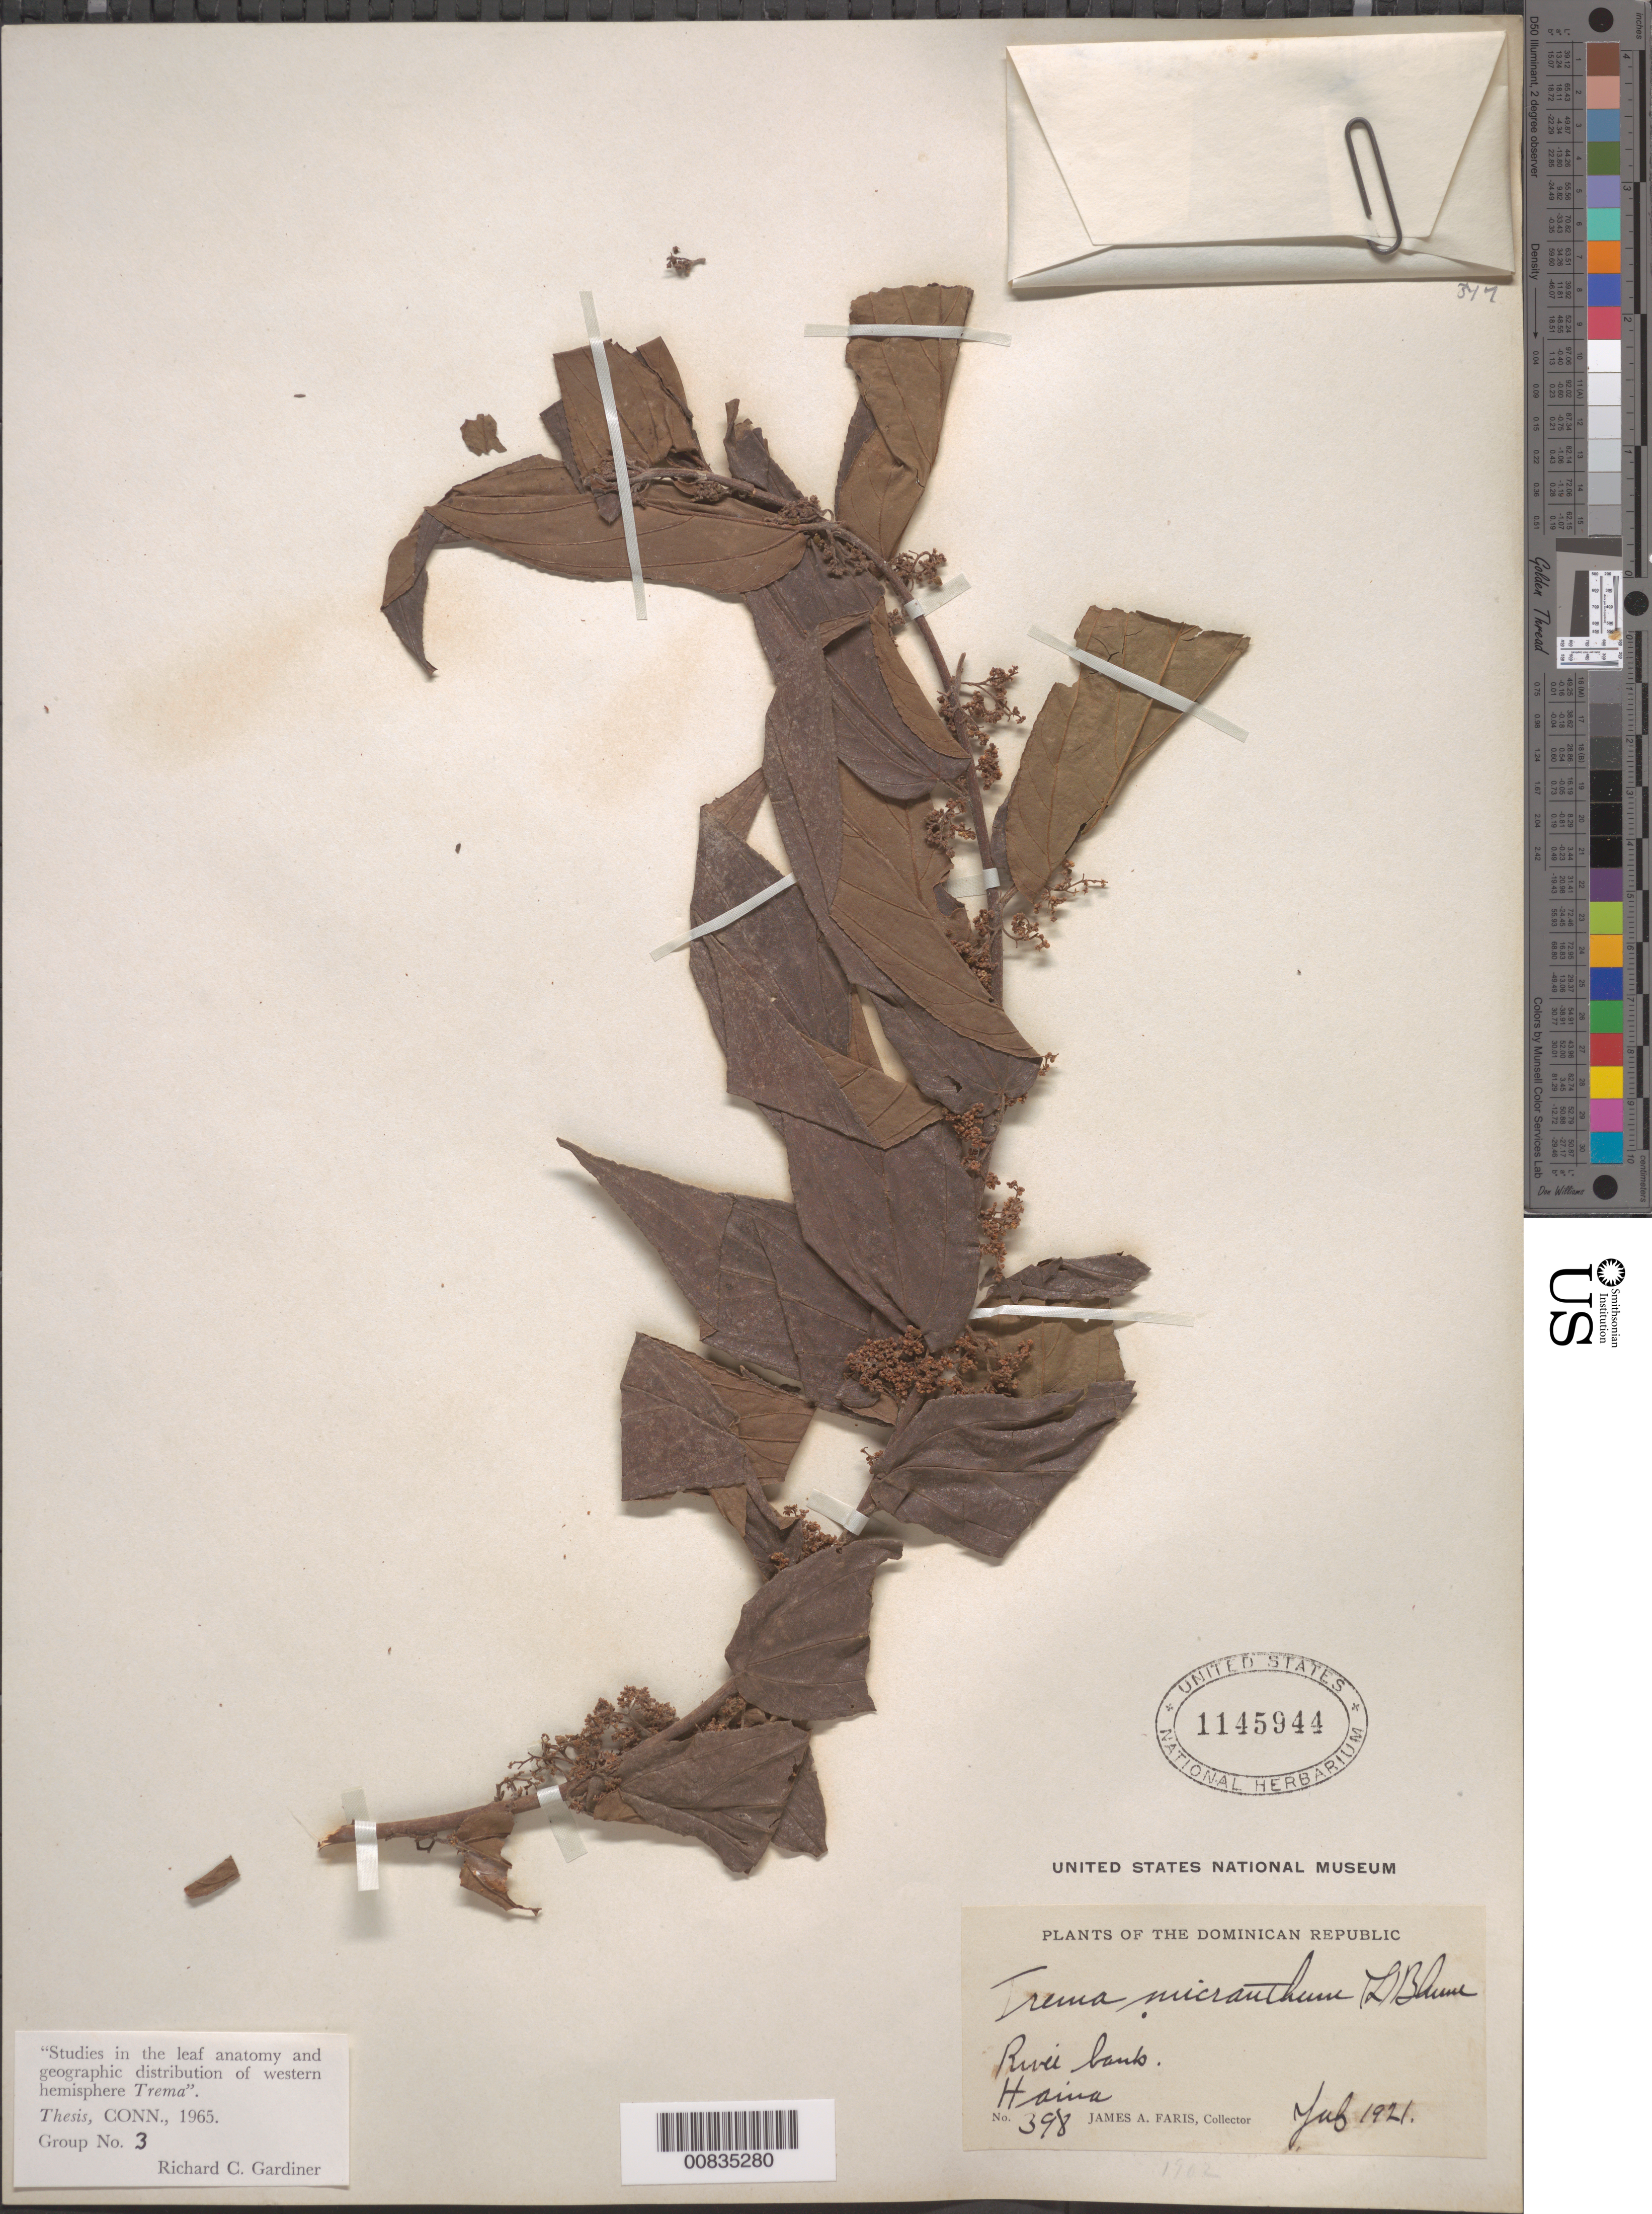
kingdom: Plantae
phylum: Tracheophyta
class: Magnoliopsida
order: Rosales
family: Cannabaceae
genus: Trema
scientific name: Trema micranthum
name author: (L.) Blume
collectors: J. Faris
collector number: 398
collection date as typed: Jul 1921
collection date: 1921-07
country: Dominican Republic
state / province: San Cristóbal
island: Hispaniola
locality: Haina.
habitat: River bank.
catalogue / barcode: US 1145944